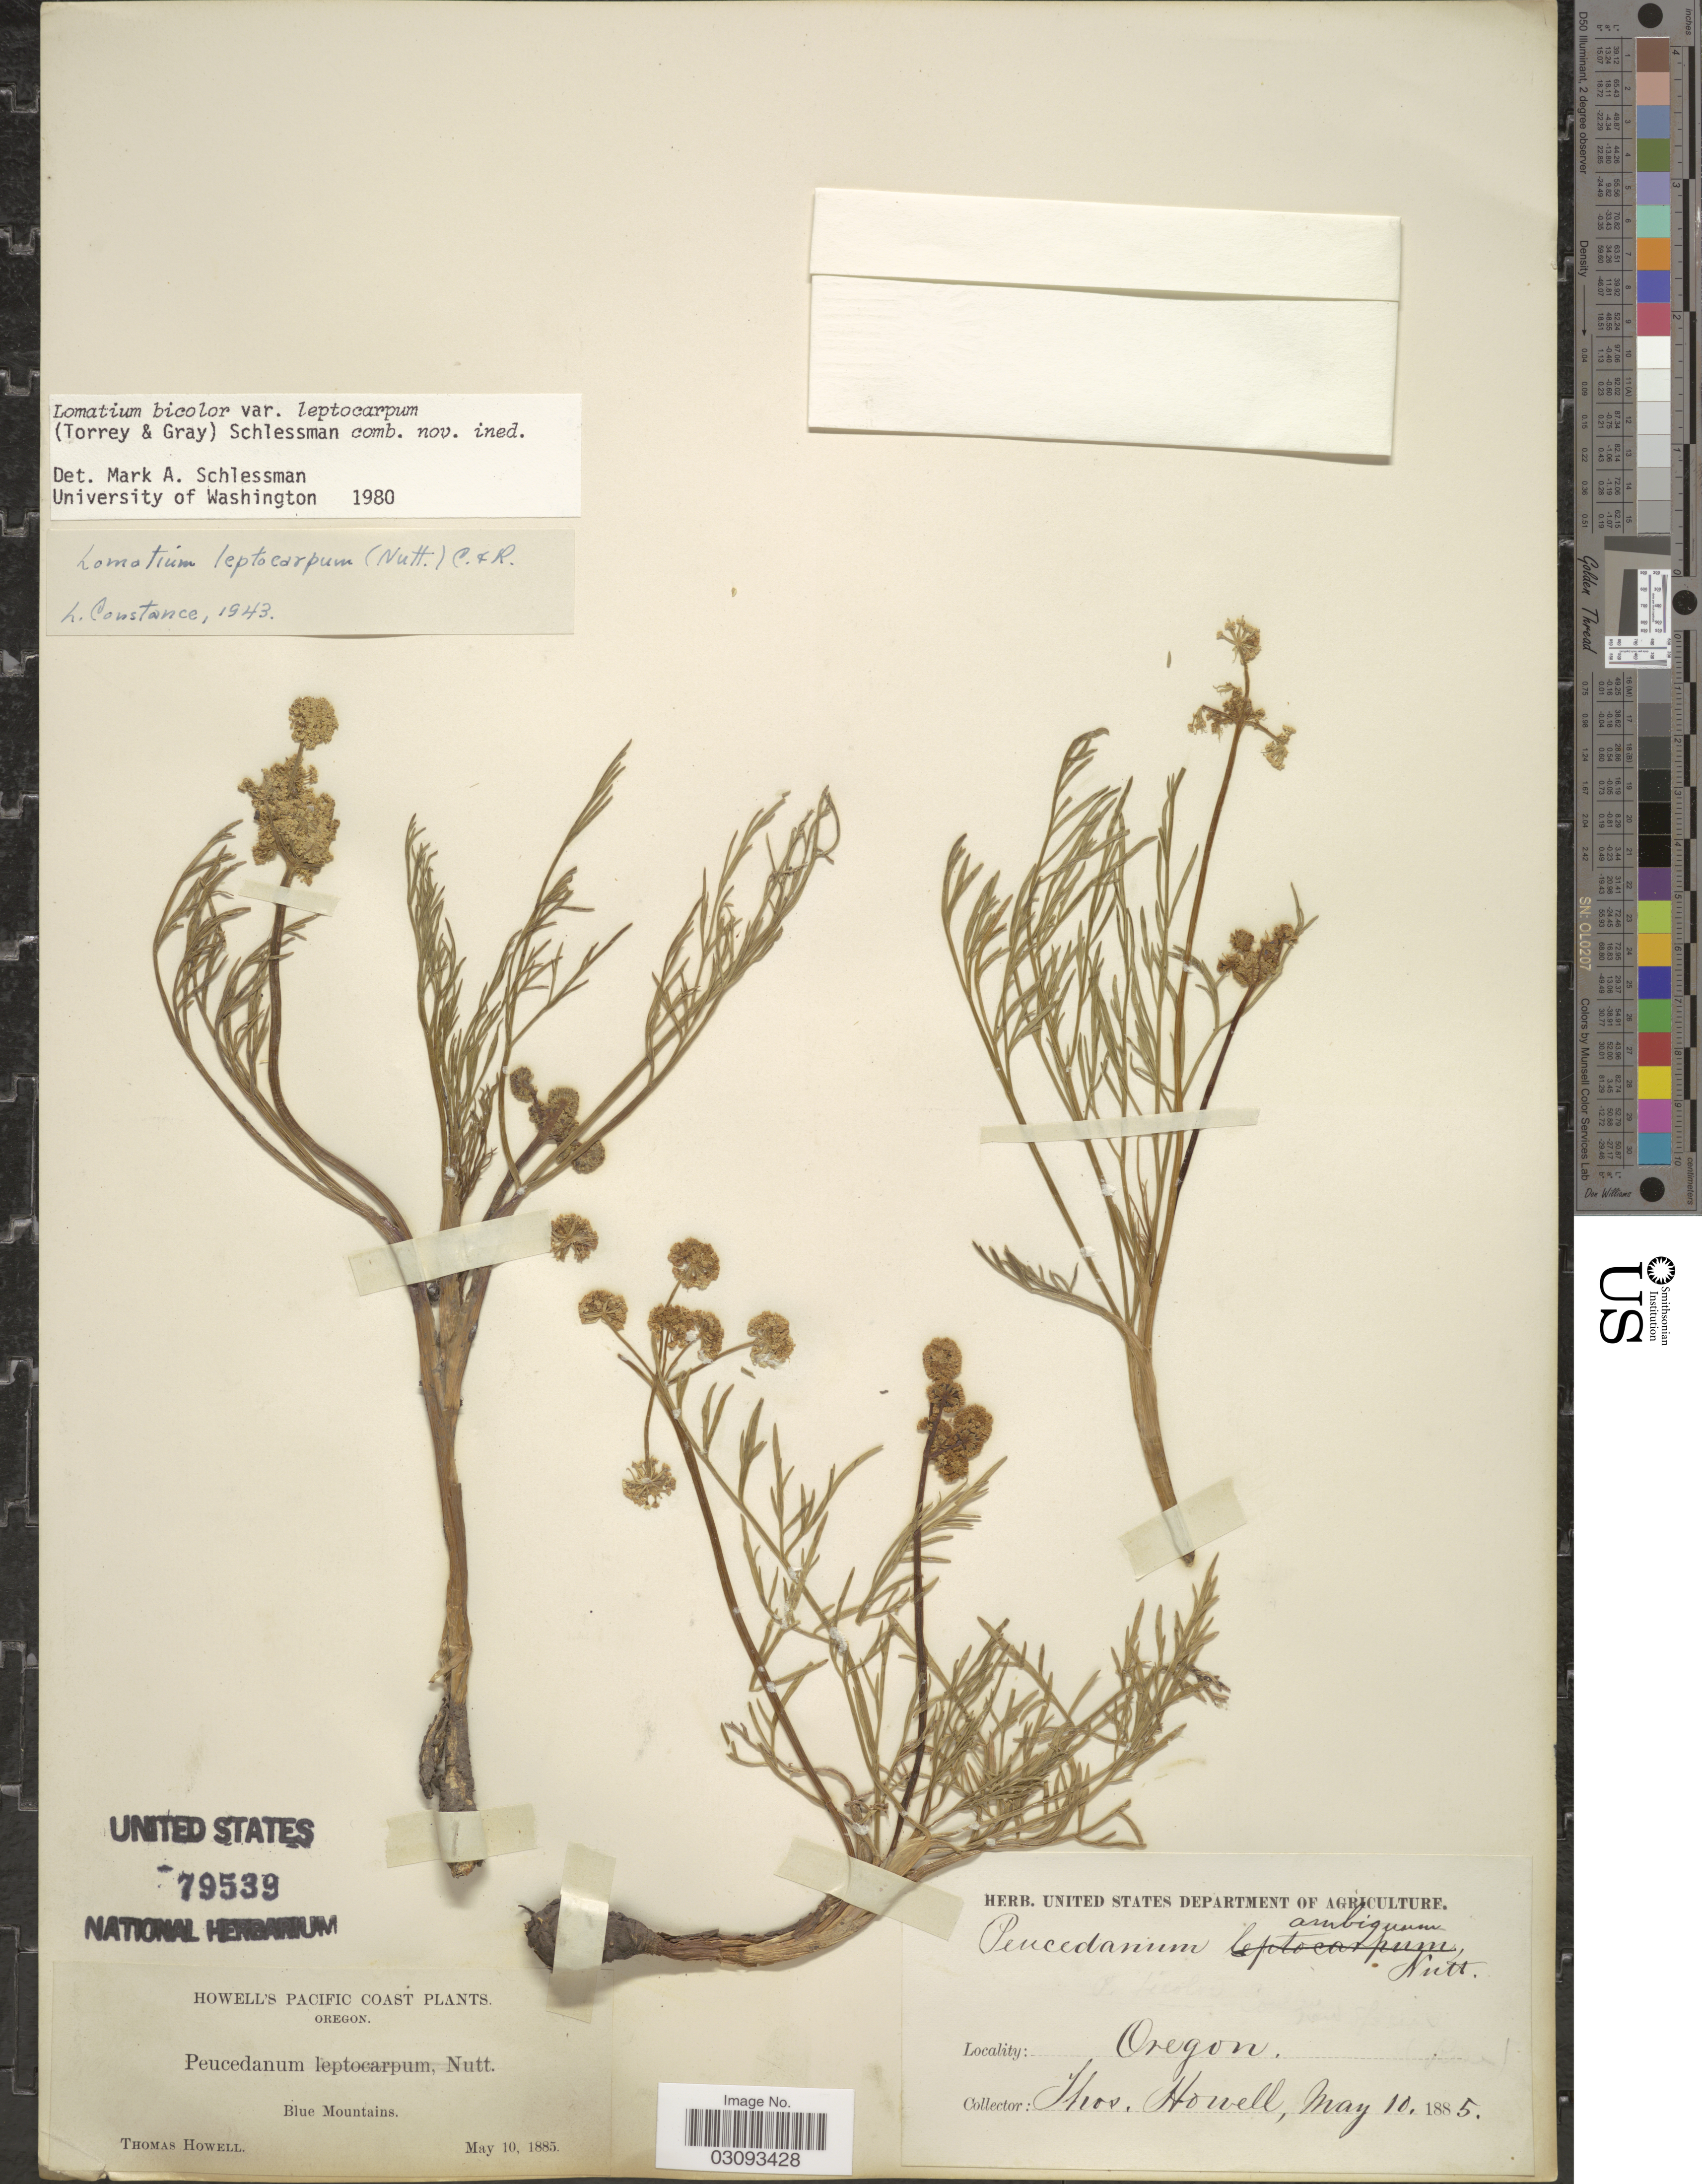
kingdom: Plantae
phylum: Tracheophyta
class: Magnoliopsida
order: Apiales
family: Apiaceae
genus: Lomatium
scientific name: Lomatium bicolor var. leptocarpum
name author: (Torr. & A. Gray) Schlessman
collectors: T. Howell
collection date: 1885-05-10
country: United States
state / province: Oregon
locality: Pacific Coast. Blue Mountains.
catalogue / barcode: US 79539